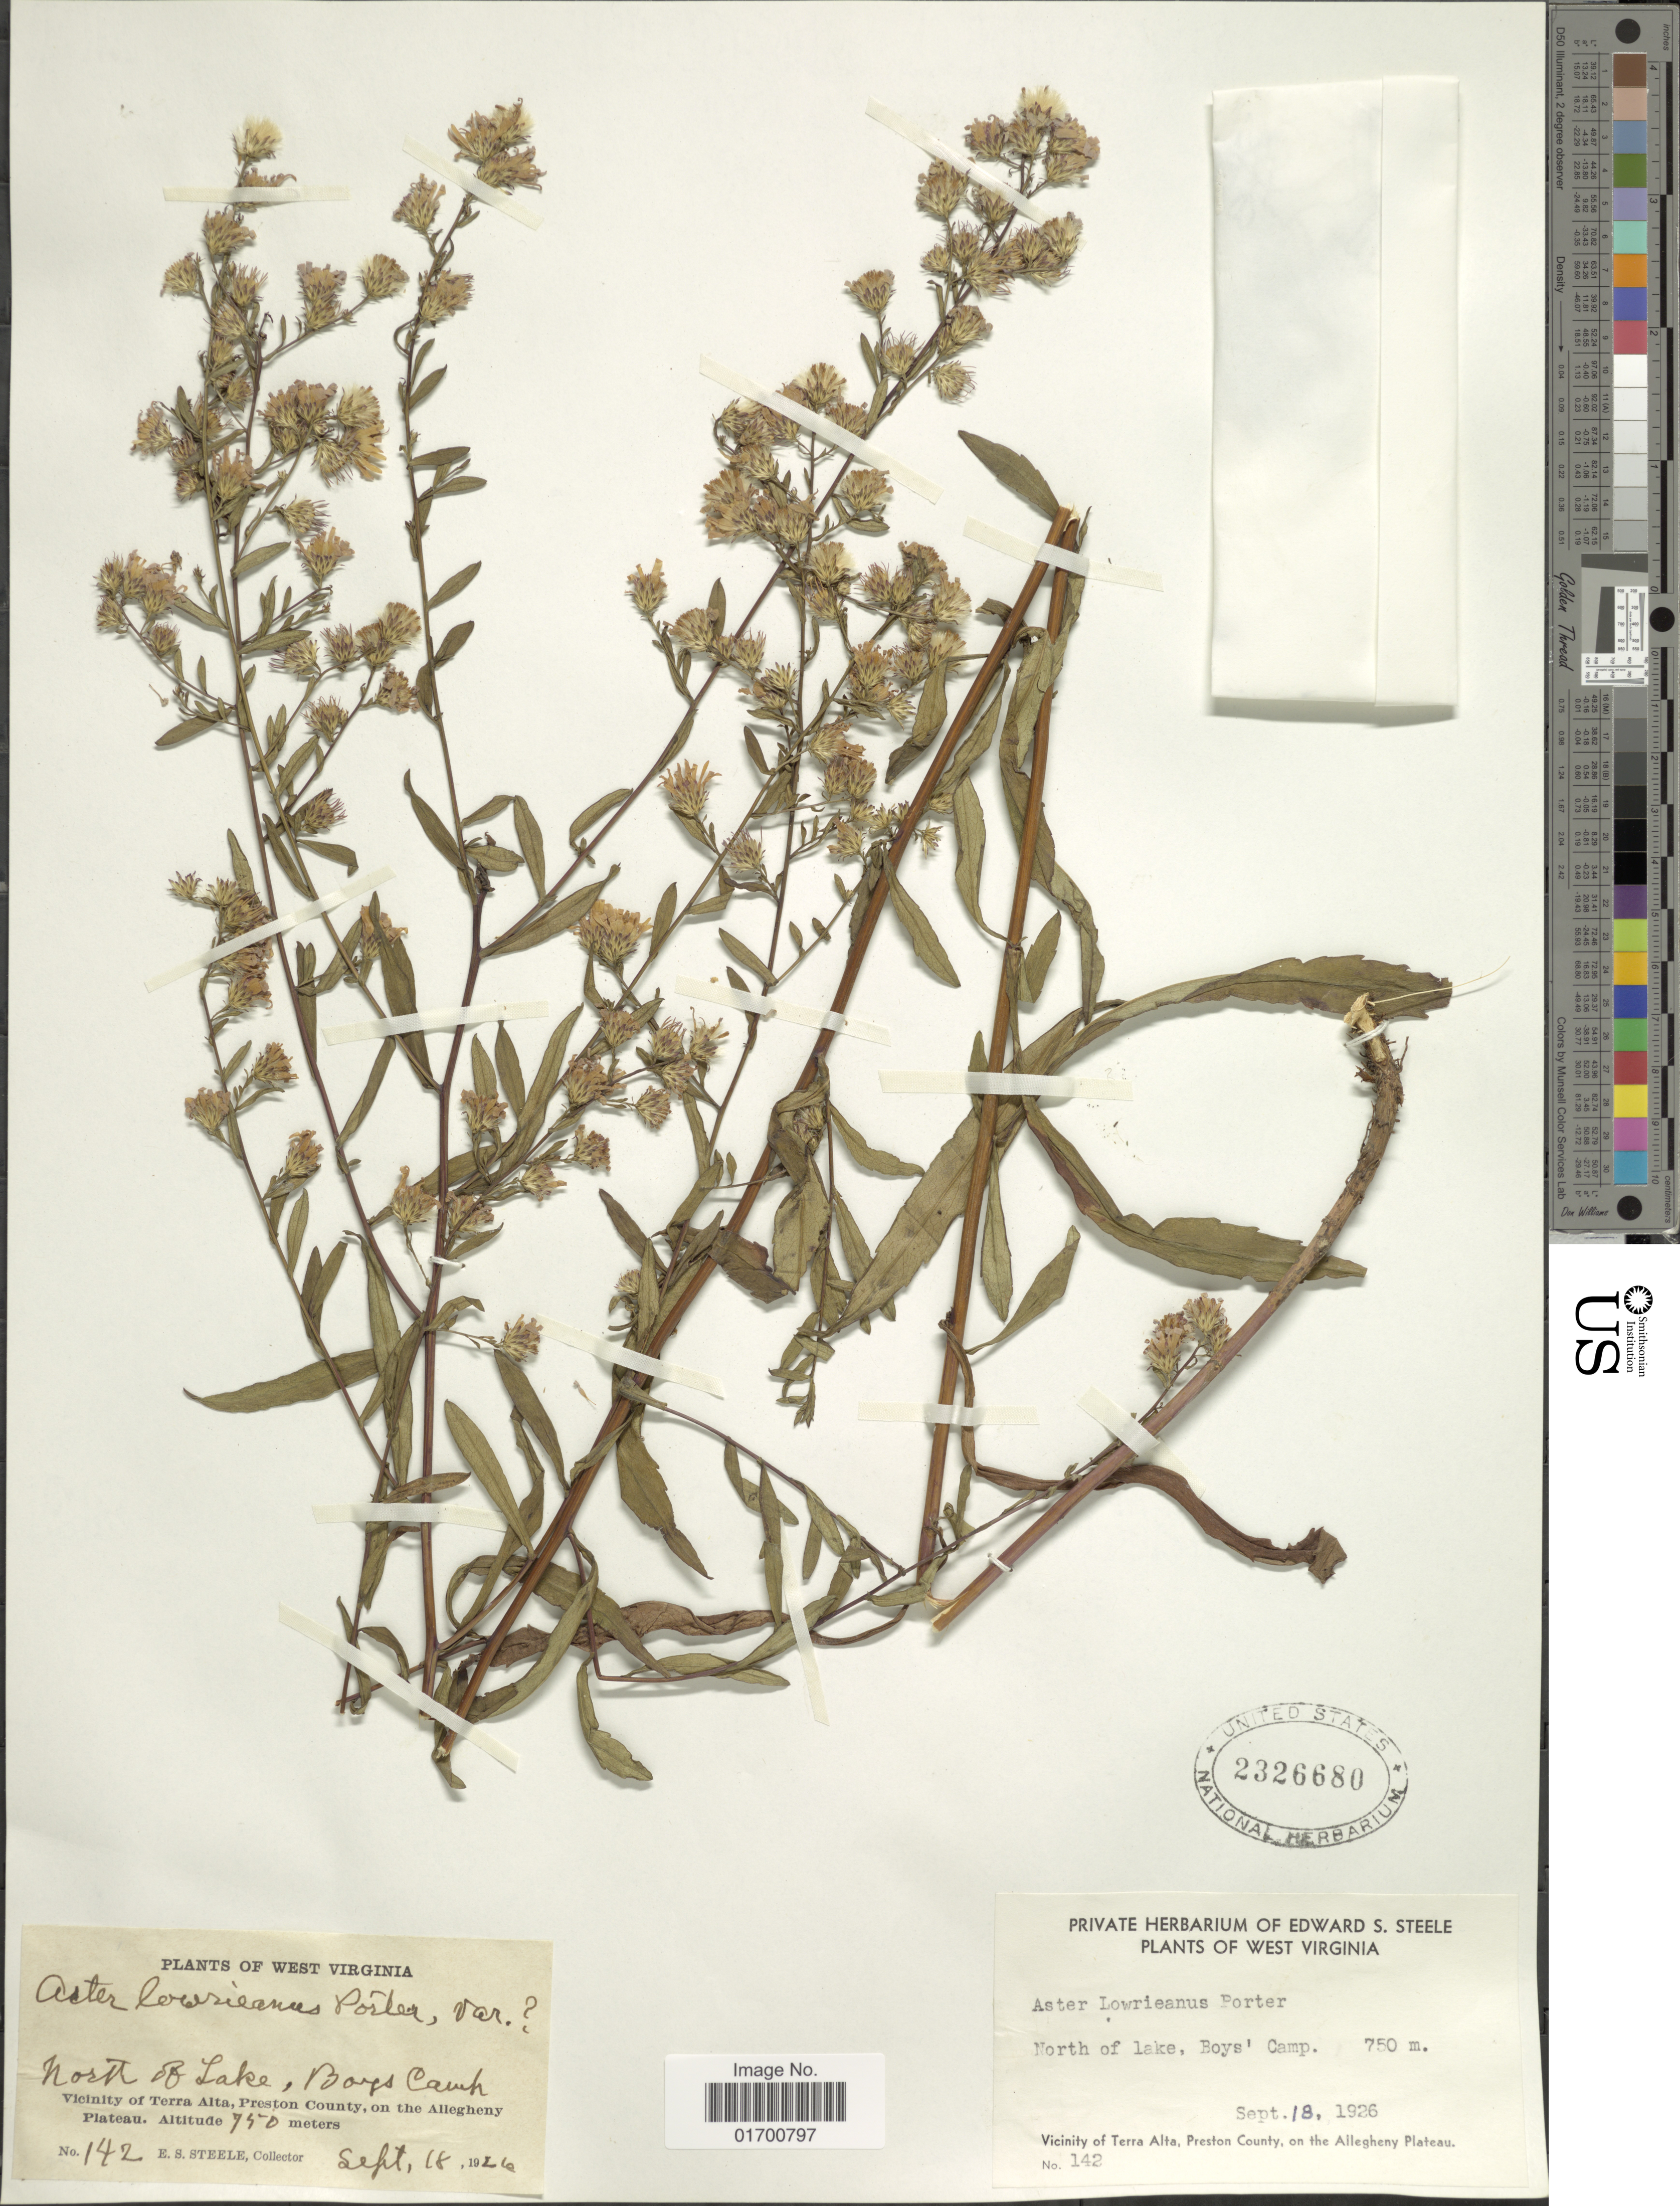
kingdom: Plantae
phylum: Tracheophyta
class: Magnoliopsida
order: Asterales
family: Asteraceae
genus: Symphyotrichum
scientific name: Symphyotrichum lowrieanum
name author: (Porter) G.L. Nesom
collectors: E. Steele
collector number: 142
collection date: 1926-09-18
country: United States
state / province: West Virginia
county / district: Preston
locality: North of Lake, Vicinity of Boys Camp, Vicinity of Terra Alta, Preston County, on the Allegheny Plateau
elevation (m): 750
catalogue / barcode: US 2326680